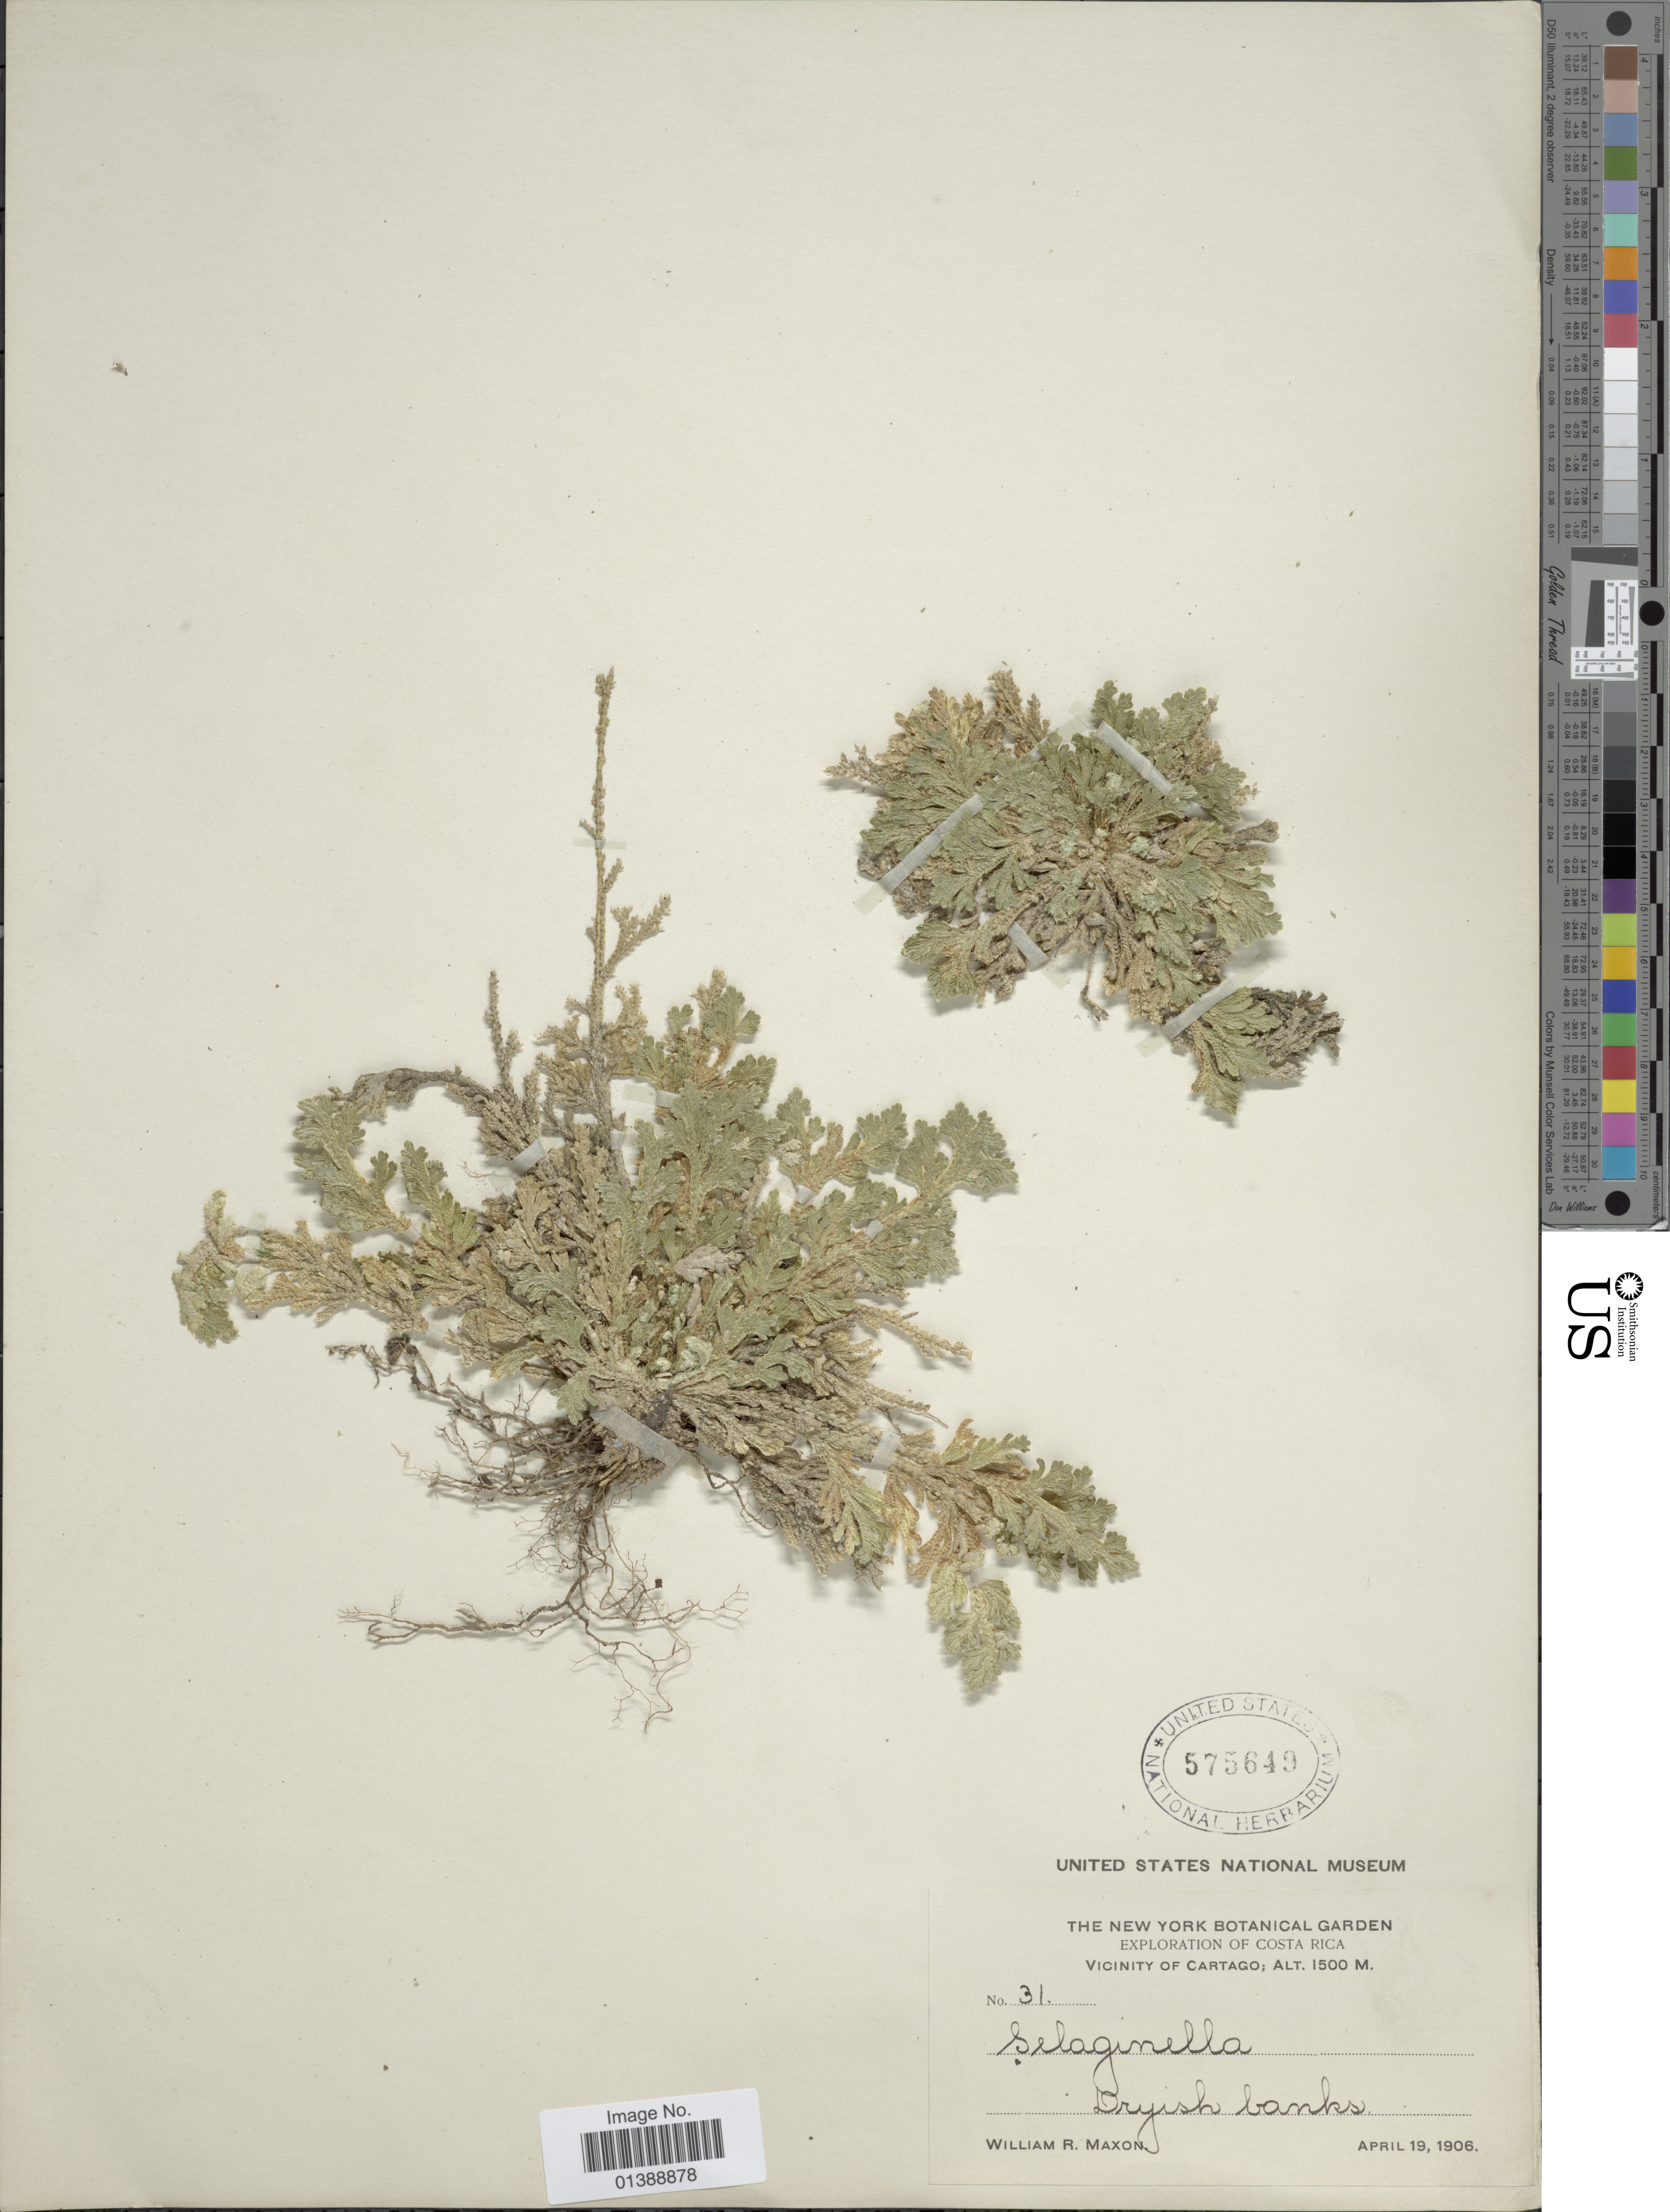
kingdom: Plantae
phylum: Tracheophyta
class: Lycopodiopsida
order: Selaginellales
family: Selaginellaceae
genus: Selaginella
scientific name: Selaginella pallescens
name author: (C. Presl) Spring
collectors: W. R. Maxon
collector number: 31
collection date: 1906-04-19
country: Costa Rica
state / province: Cartago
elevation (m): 1500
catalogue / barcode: US 575649